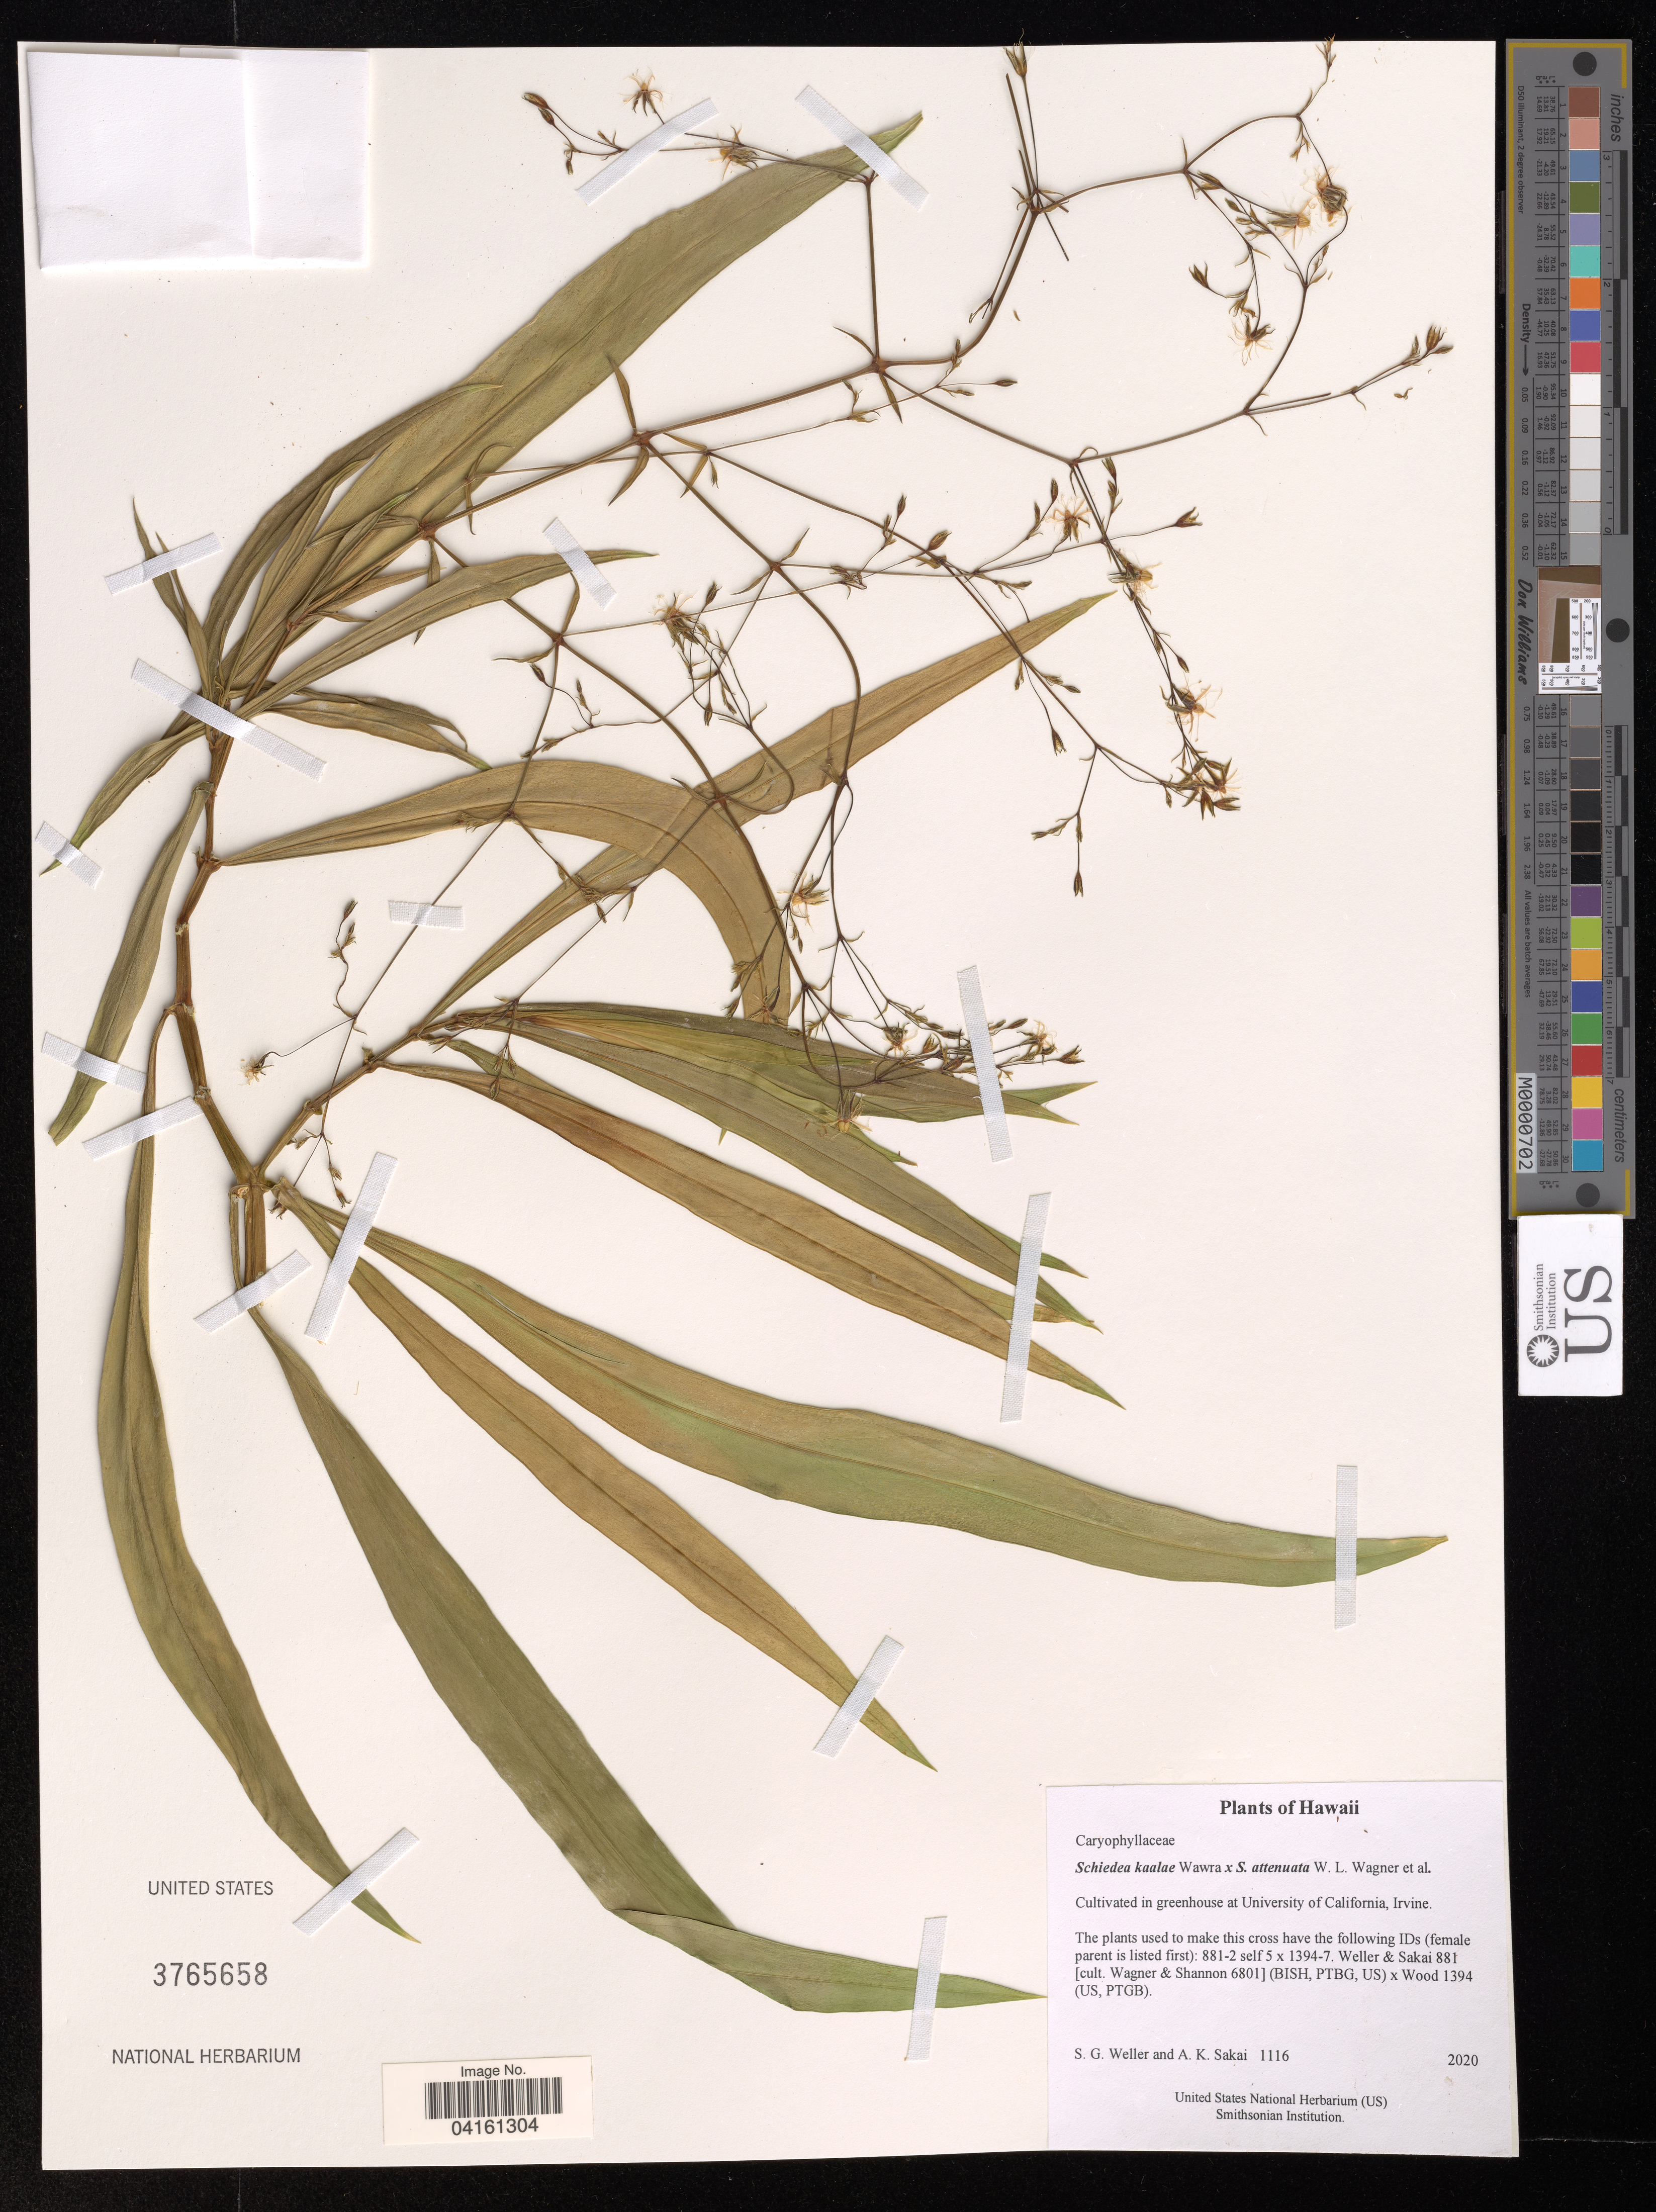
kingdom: Plantae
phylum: Tracheophyta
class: Magnoliopsida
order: Caryophyllales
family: Caryophyllaceae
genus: Schiedea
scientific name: Schiedea attenuata x S. kaalae Wawra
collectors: S. G. Weller & A. Sakai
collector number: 1116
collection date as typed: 2020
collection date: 2020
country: United States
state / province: California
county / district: Orange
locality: Cultivated in greenhouse at University of California, Irvine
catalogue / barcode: US 3765658